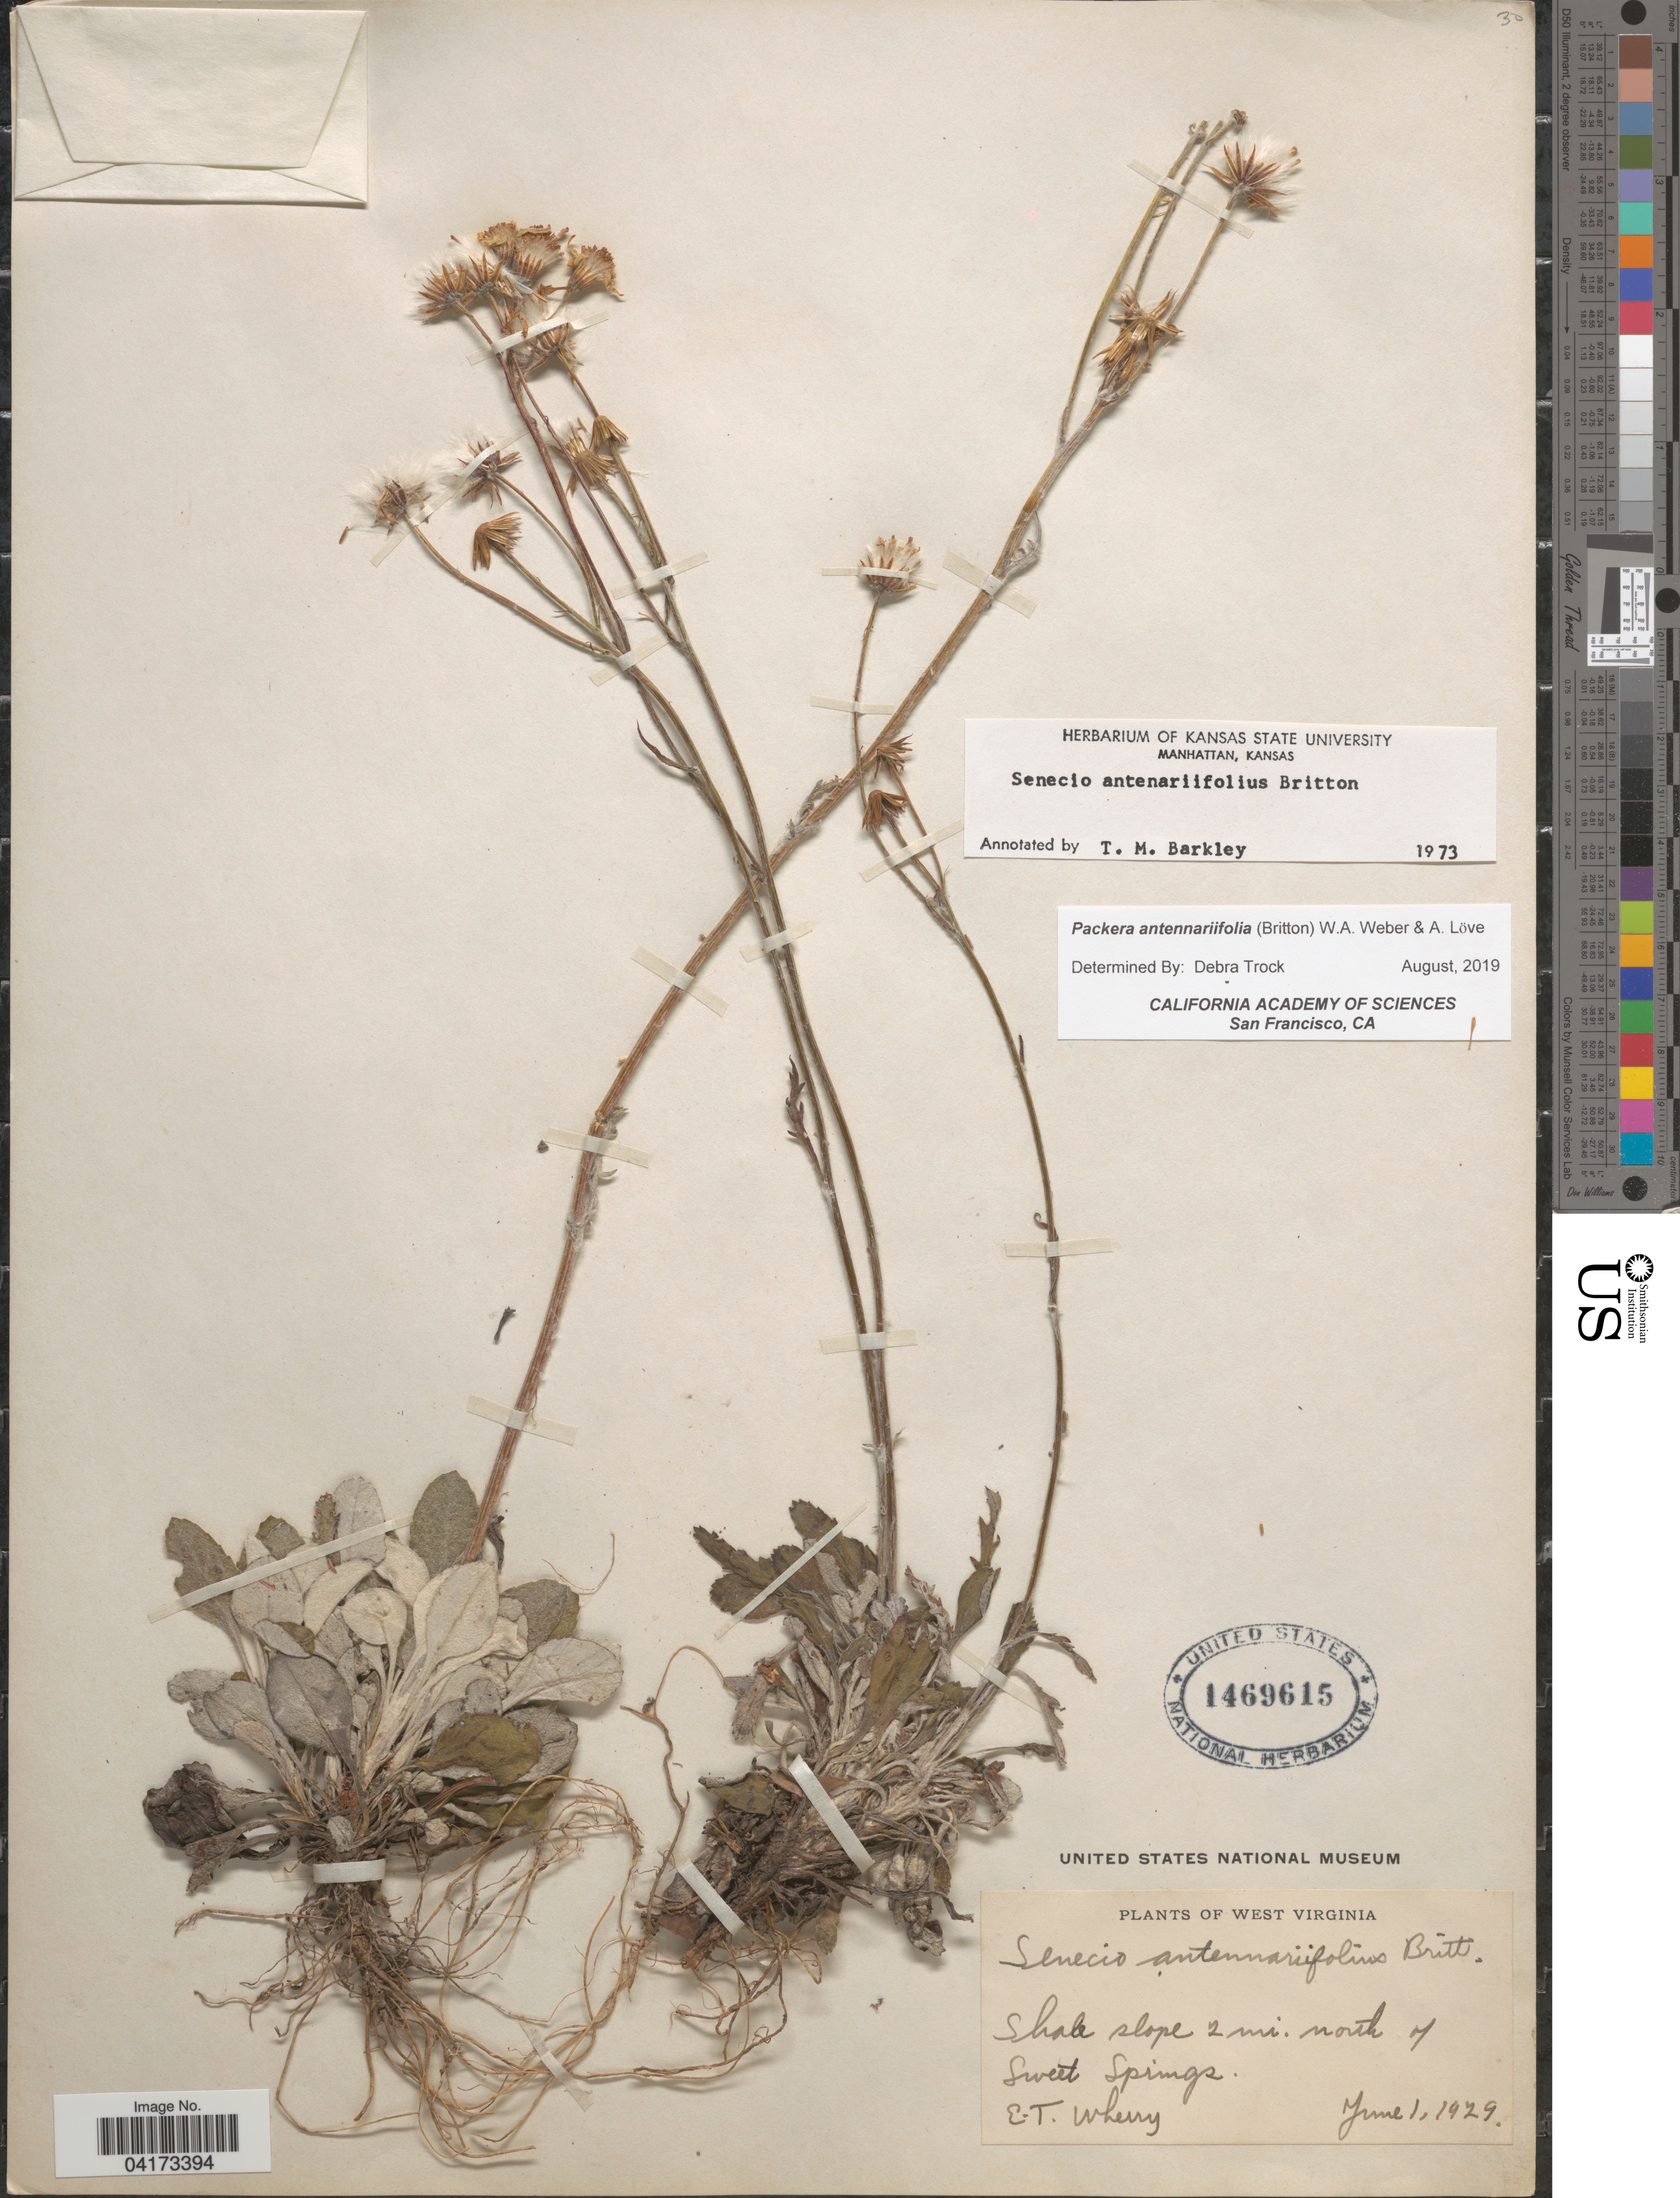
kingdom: Plantae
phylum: Tracheophyta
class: Magnoliopsida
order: Asterales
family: Asteraceae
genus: Packera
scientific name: Packera antennariifolia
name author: (Britton) W.A. Weber & Á. Löve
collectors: E. T. Wherry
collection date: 1929-06-01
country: United States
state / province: West Virginia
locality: Shale slope 2 mi. north of Sweet Springs.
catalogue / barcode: US 1469615